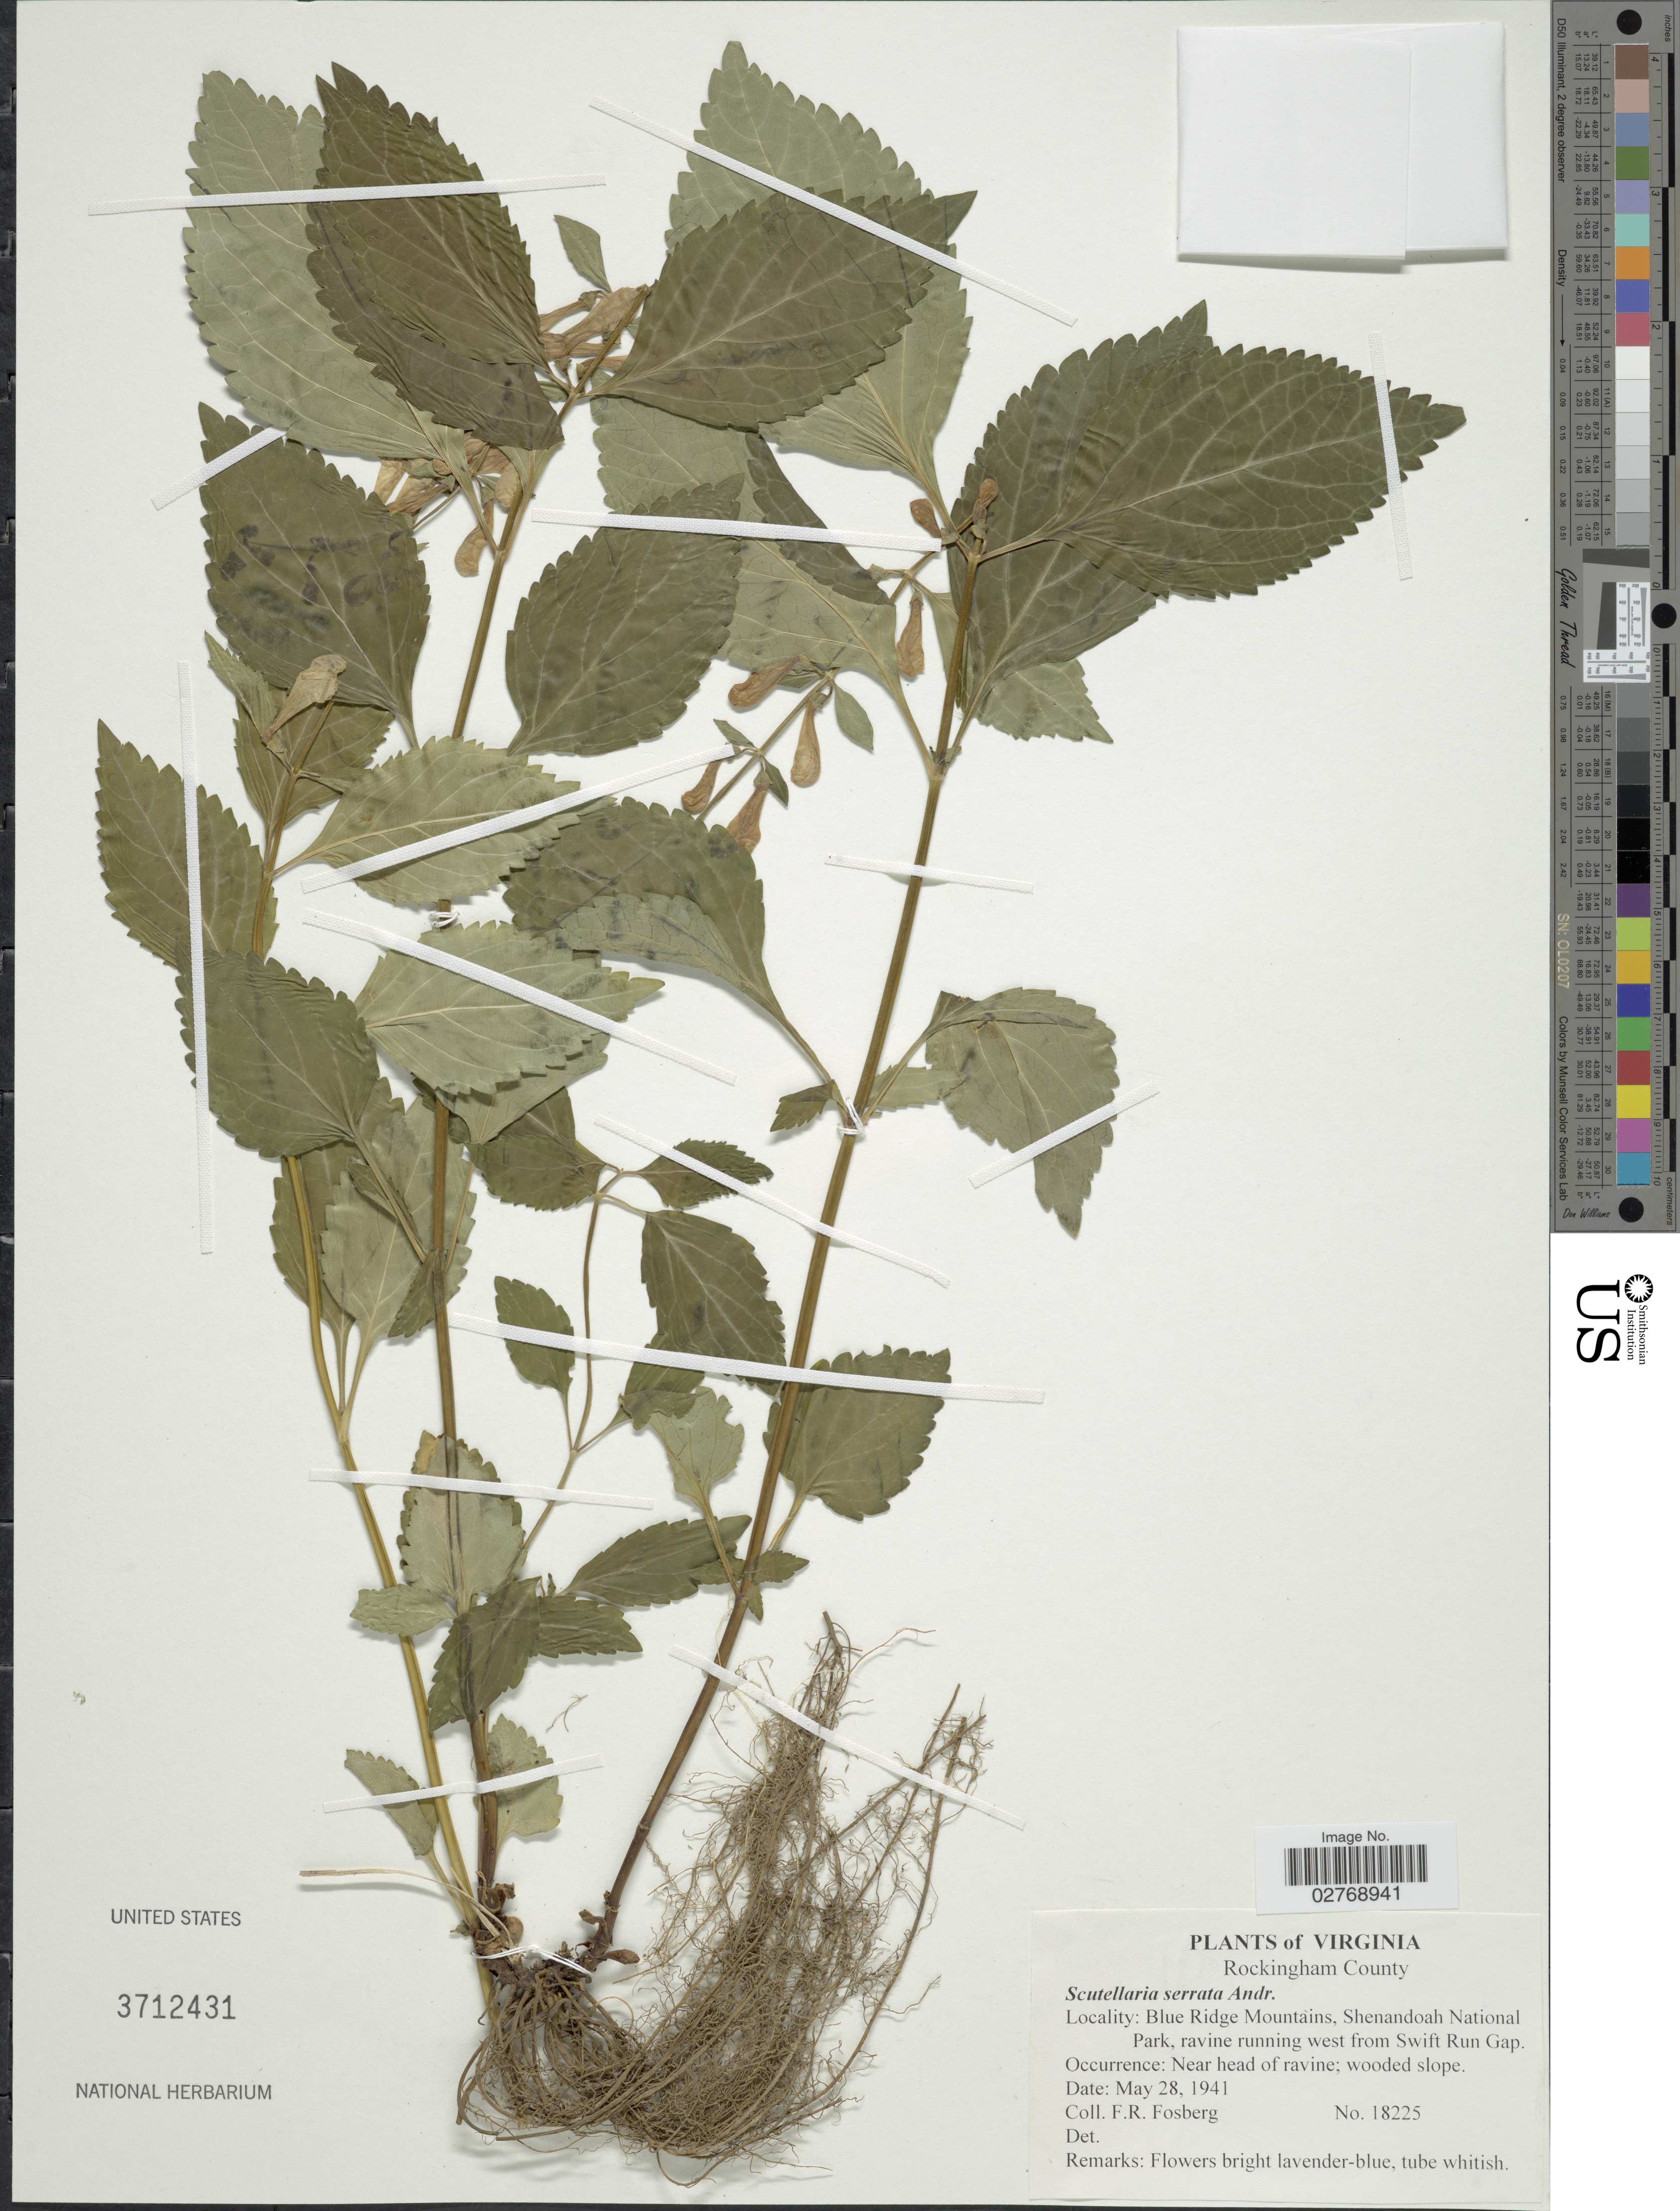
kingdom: Plantae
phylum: Tracheophyta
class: Magnoliopsida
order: Lamiales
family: Lamiaceae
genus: Scutellaria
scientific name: Scutellaria serrata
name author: Andrews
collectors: F. R. Fosberg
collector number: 18225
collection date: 1941-05-28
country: United States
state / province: Virginia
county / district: Rockingham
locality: Blue Ridge Mountains, Shenandoah National Park, ravine running west from Swift Run Gap.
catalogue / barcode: US 3712431